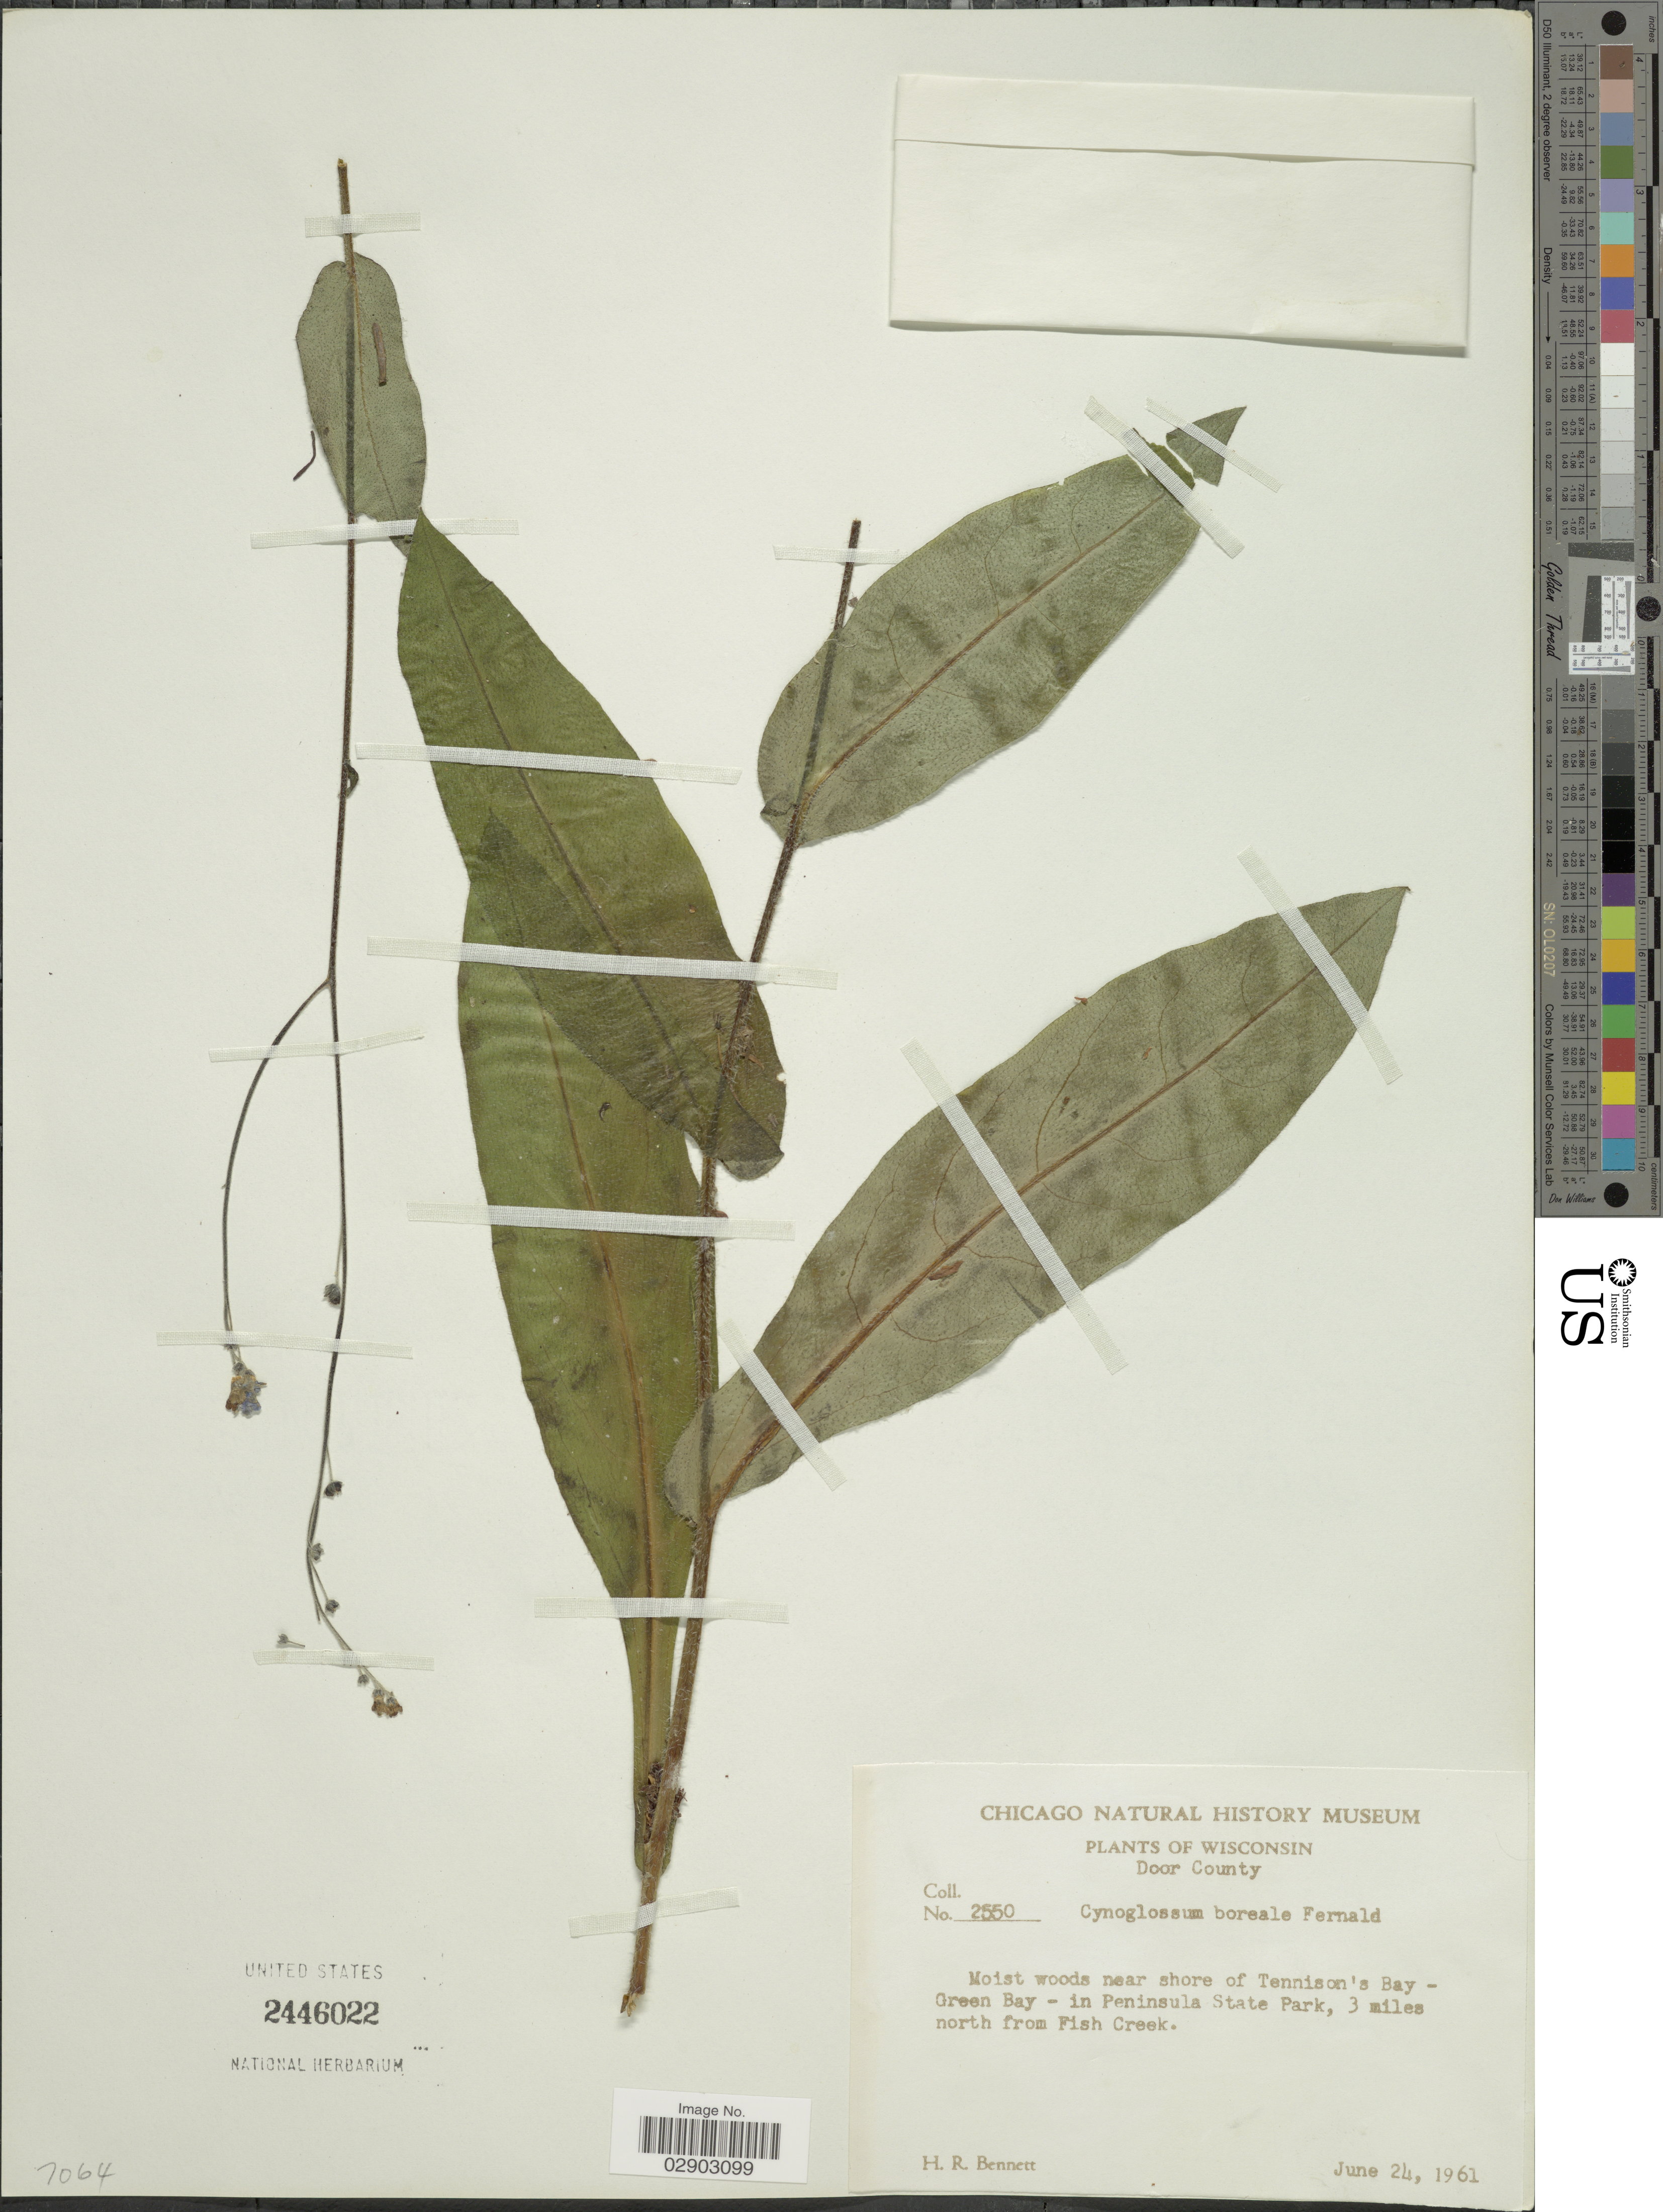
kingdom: Plantae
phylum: Tracheophyta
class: Magnoliopsida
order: Boraginales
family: Boraginaceae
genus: Cynoglossum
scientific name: Cynoglossum boreale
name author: Fernald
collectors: H. R. Bennett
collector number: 2550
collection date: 1961-06-24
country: United States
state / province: Wisconsin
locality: Door County. Near shore of Tennison's Bay - Green Bay - in Peninsula State Park, 3 miles north from Fish Creek.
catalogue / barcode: US 2446022